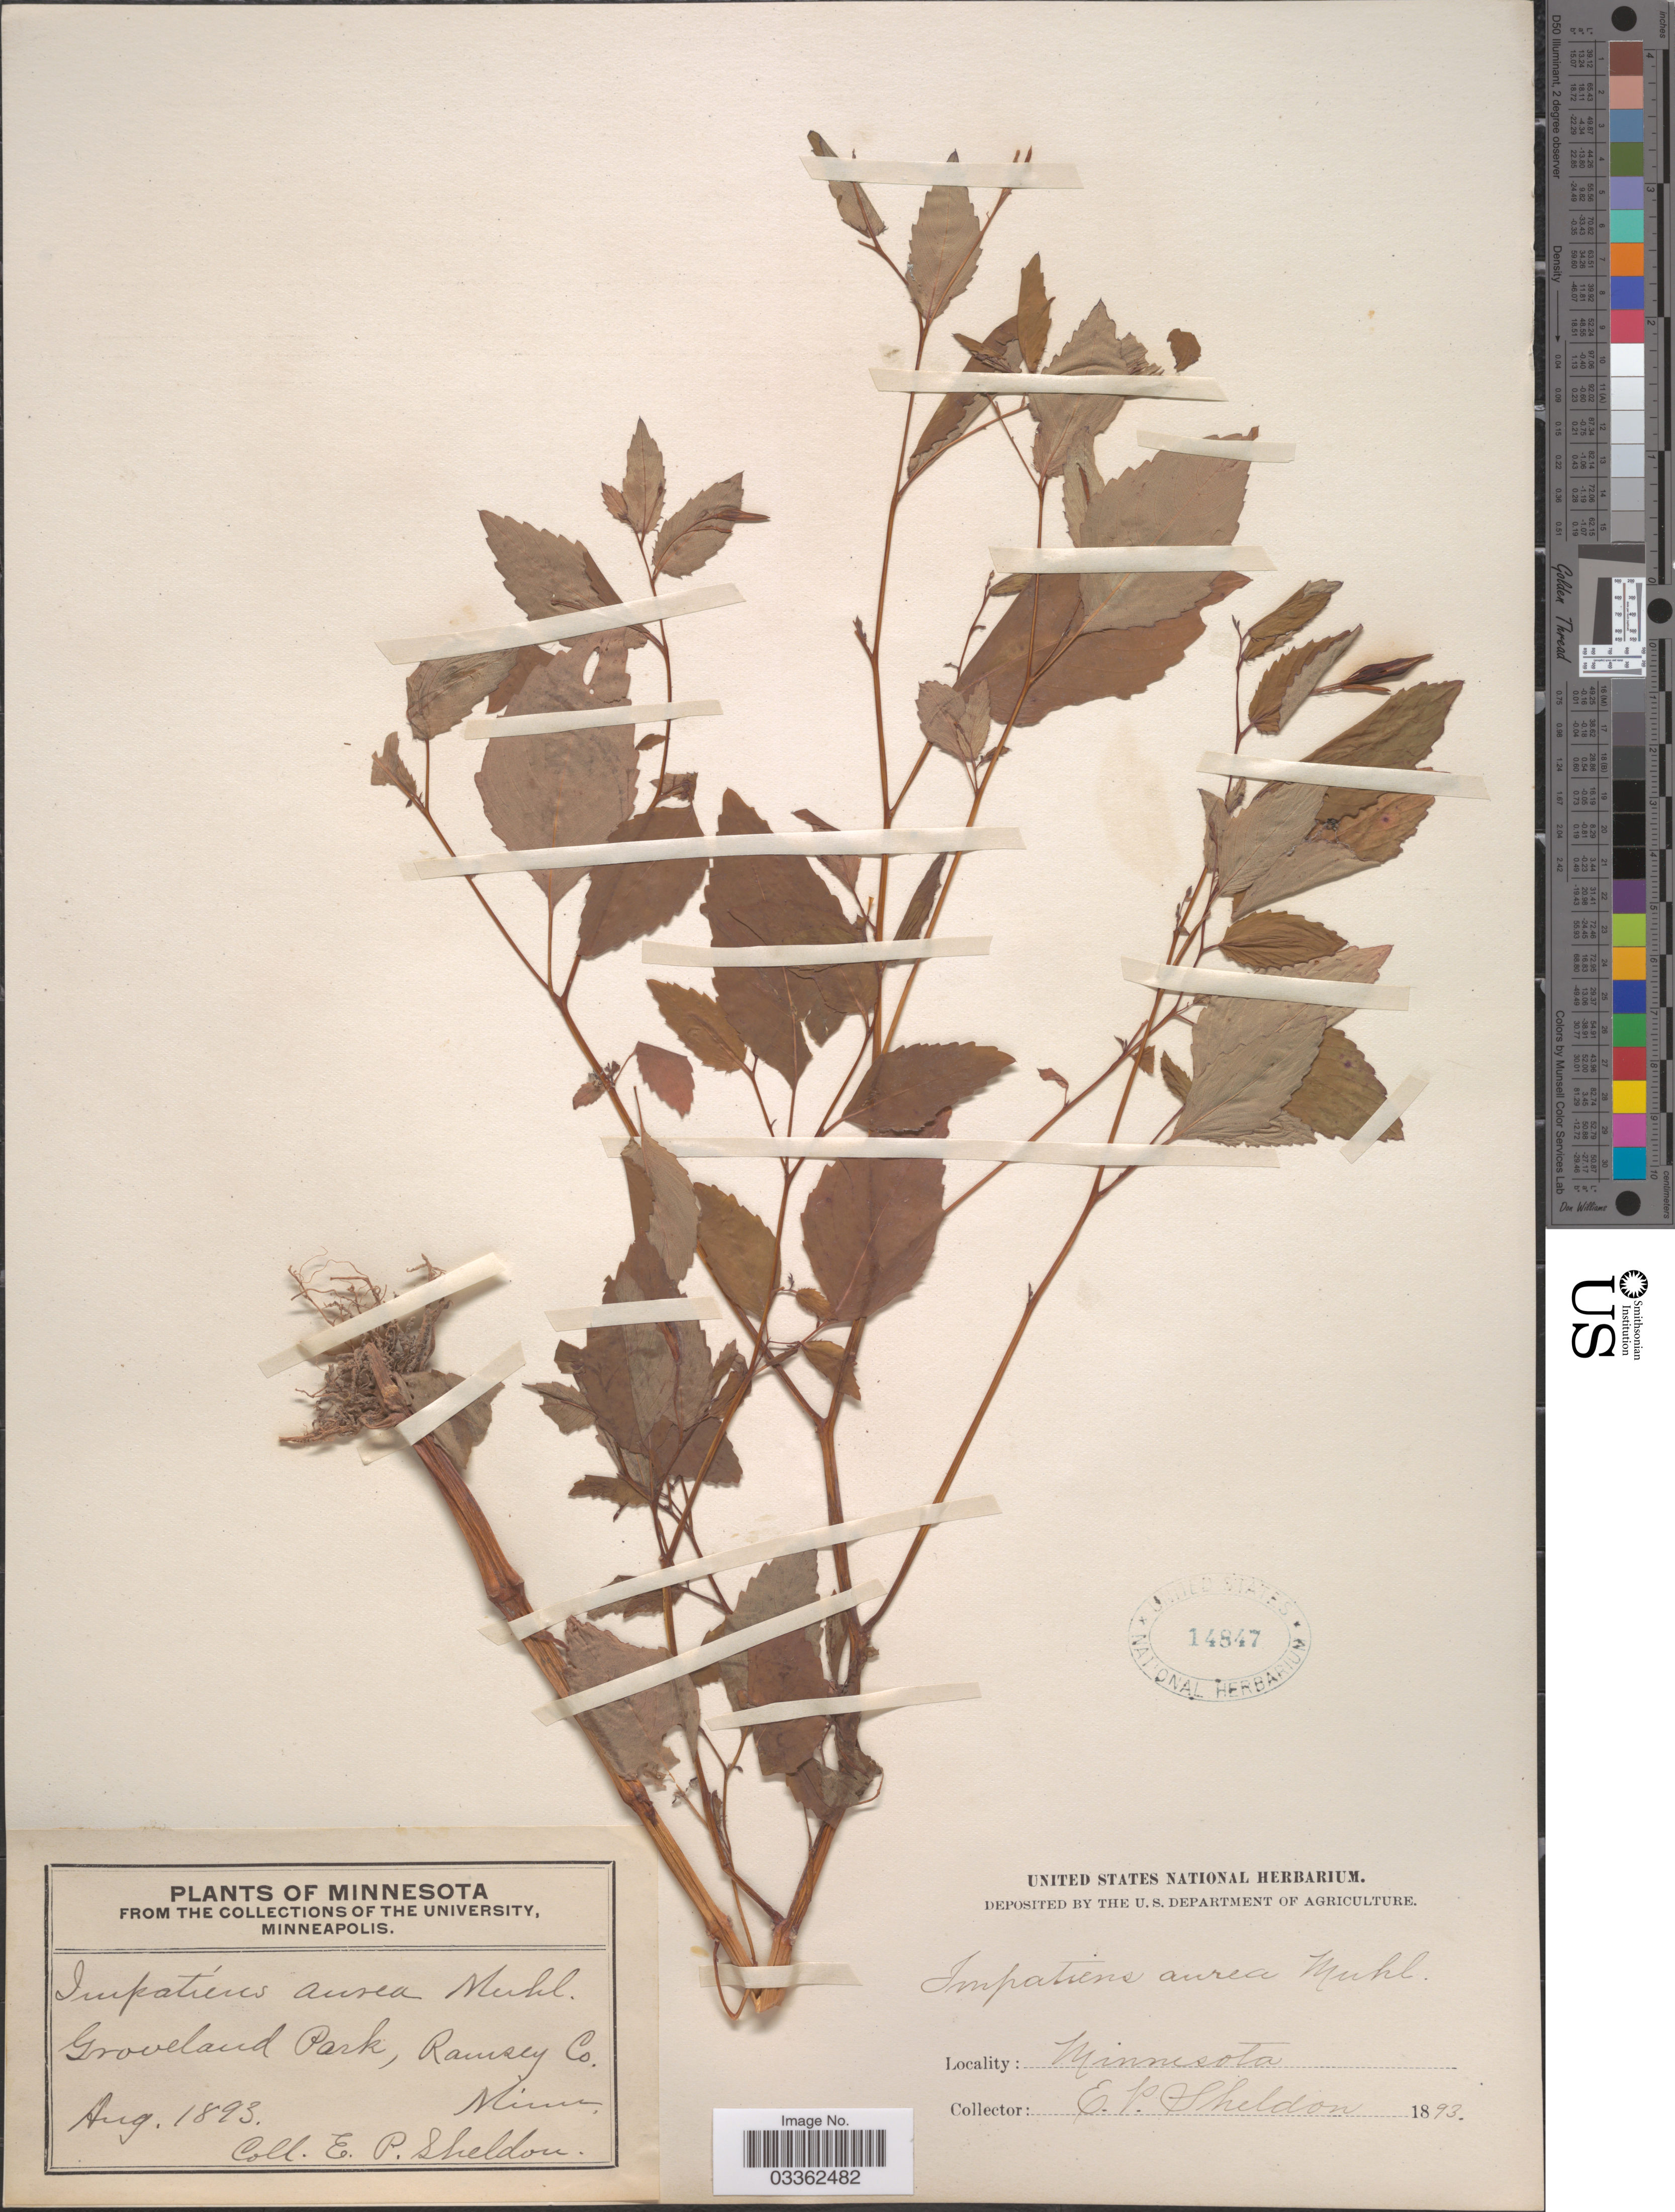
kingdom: Plantae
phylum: Tracheophyta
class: Magnoliopsida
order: Ericales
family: Balsaminaceae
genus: Impatiens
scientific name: Impatiens pallida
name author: Nutt.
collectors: E. P. Sheldon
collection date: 1893-08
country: United States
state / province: Minnesota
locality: Groveland Park, Ramsey Co.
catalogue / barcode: US 14847